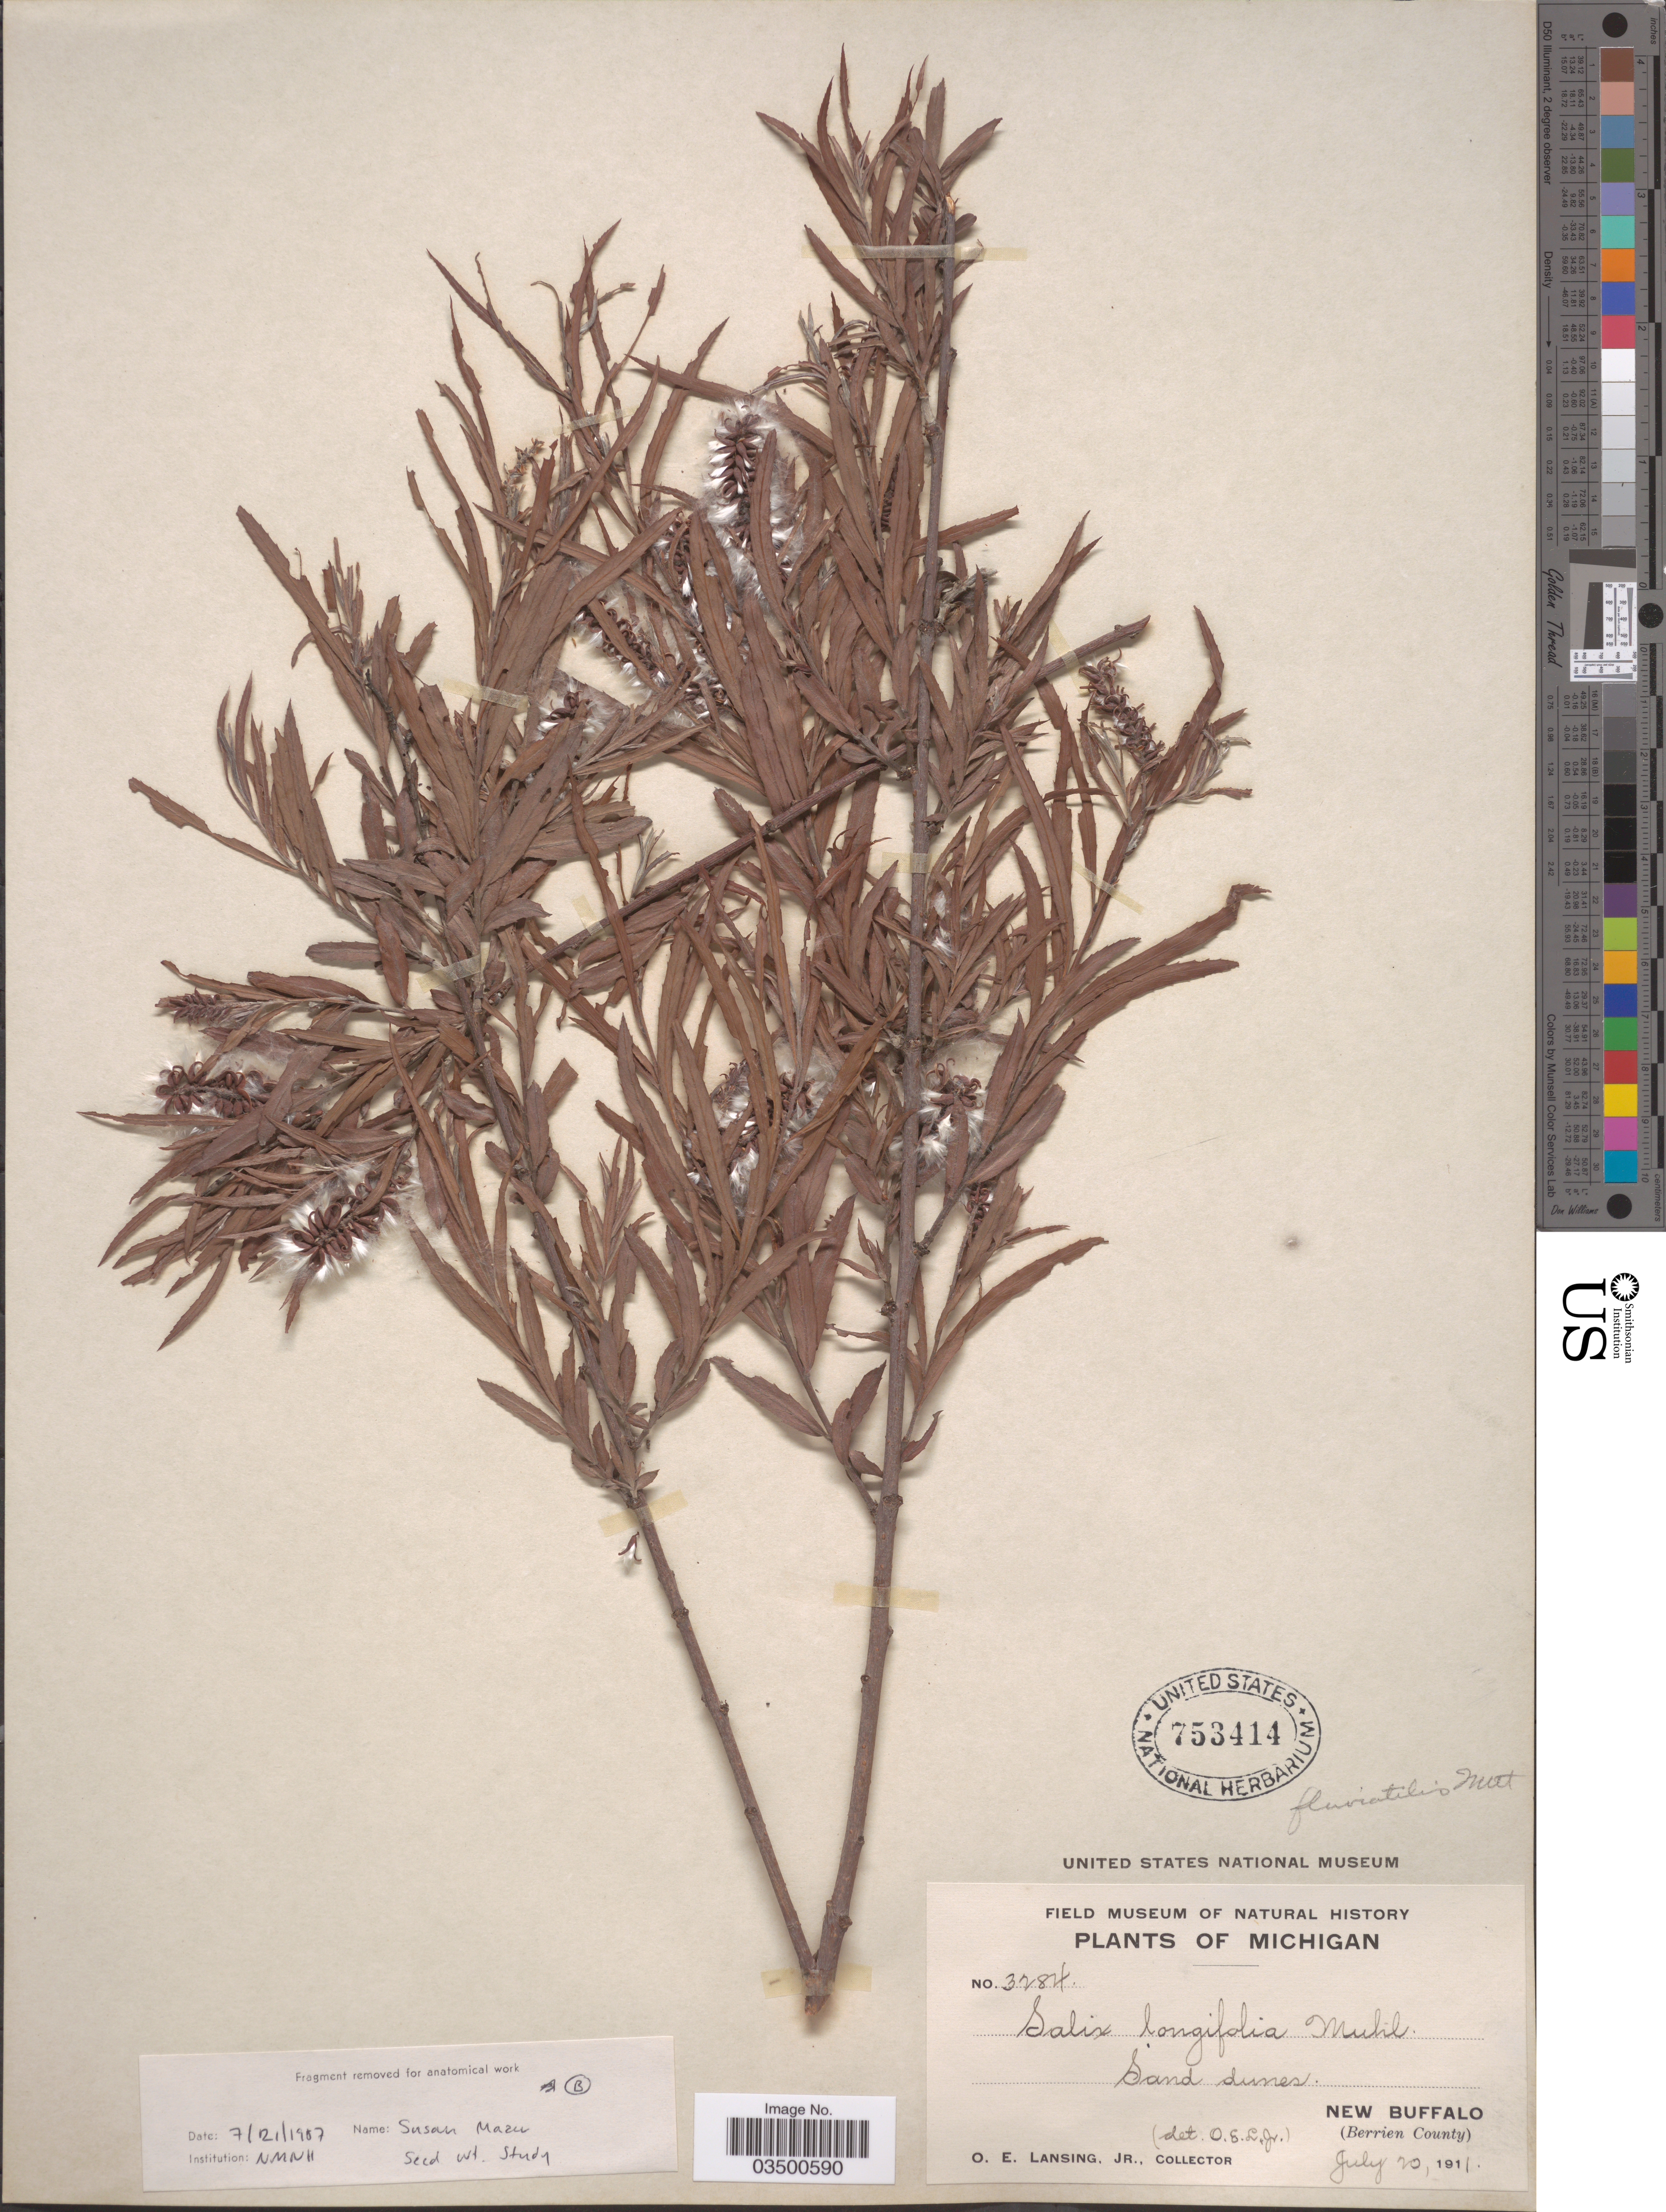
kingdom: Plantae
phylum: Tracheophyta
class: Magnoliopsida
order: Malpighiales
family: Salicaceae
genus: Salix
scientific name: Salix interior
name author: Rowlee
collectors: O. Lansing Jr.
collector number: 3284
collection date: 1911-07-20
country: United States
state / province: Michigan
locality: New Buffalo (Berrien County). Sand dunes.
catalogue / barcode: US 753414